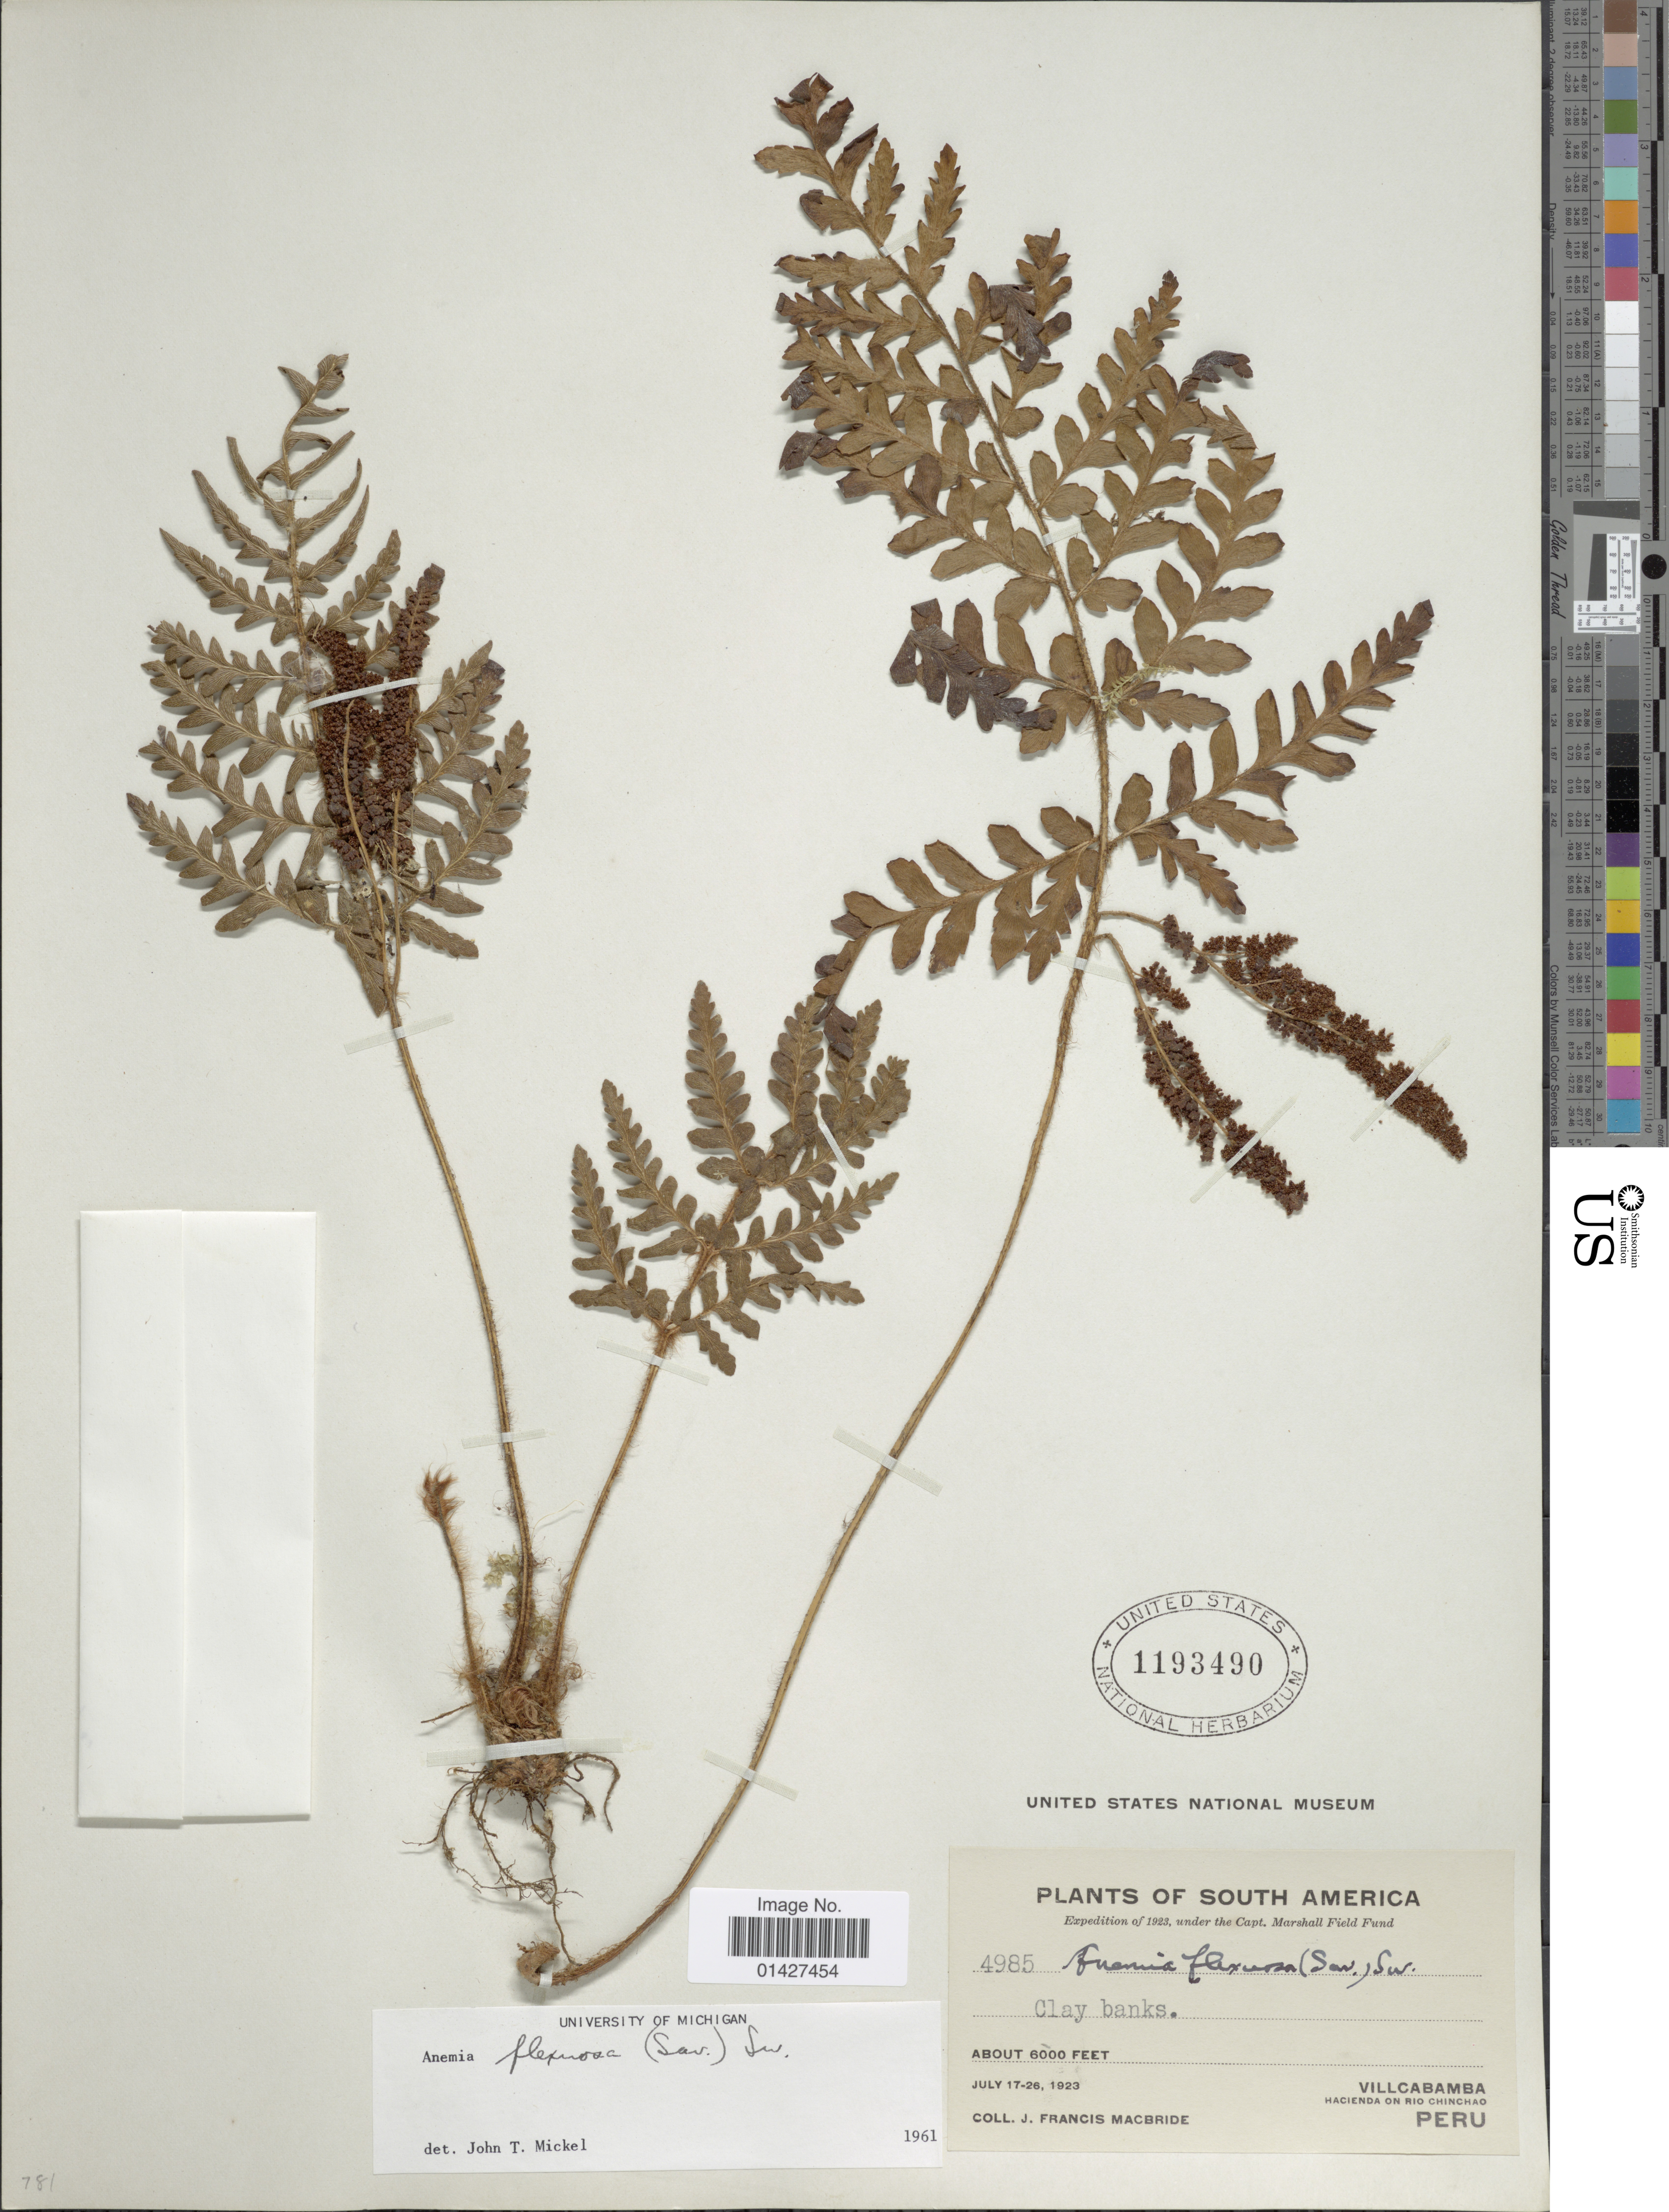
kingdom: Plantae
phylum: Tracheophyta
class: Polypodiopsida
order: Schizaeales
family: Anemiaceae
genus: Anemia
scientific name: Anemia flexuosa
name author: (Savigny) Sw.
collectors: J. F. Macbride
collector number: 4985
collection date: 1923-07-17/1923-07-26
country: Peru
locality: Clay banks. Villcabamba. Hacienda on Rio Chinchao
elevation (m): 1829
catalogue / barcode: US 1193490